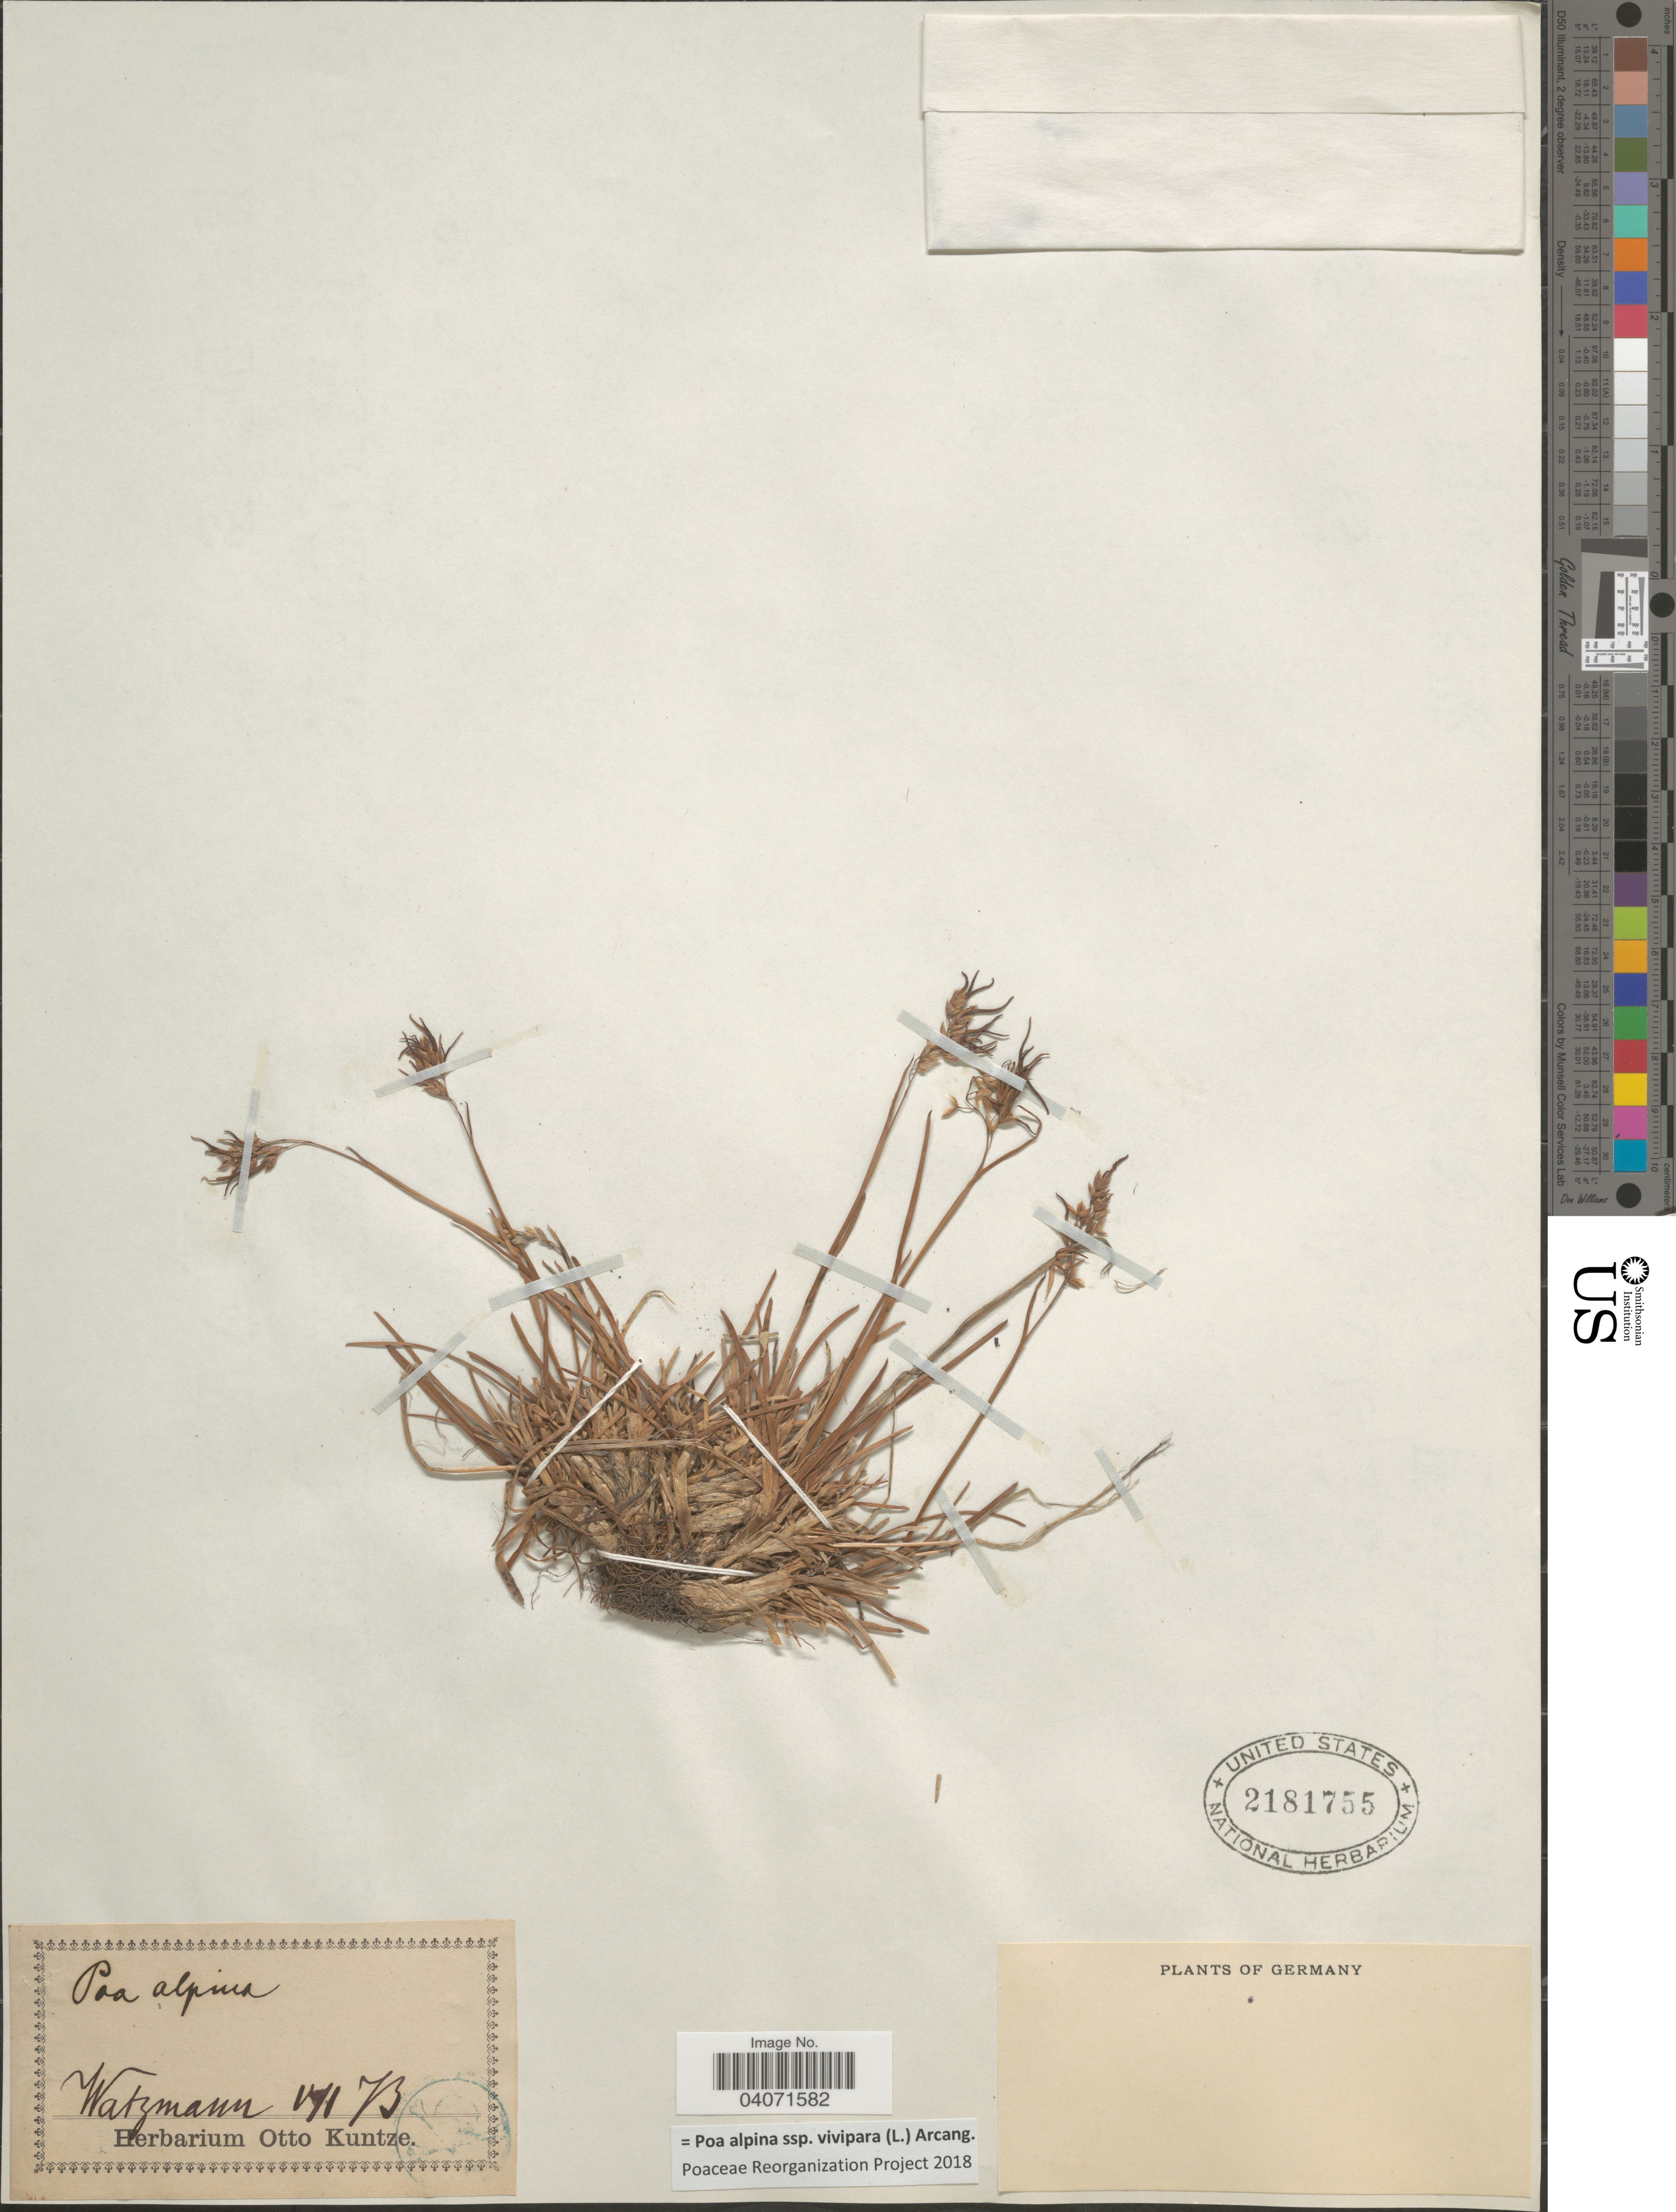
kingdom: Plantae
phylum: Tracheophyta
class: Liliopsida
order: Poales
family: Poaceae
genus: Poa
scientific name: Poa alpina subsp. vivipara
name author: (L.) Arcang.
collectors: -. Watzmann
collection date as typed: Transcribed d/m/y: /7/73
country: Germany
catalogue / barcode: US 2181755